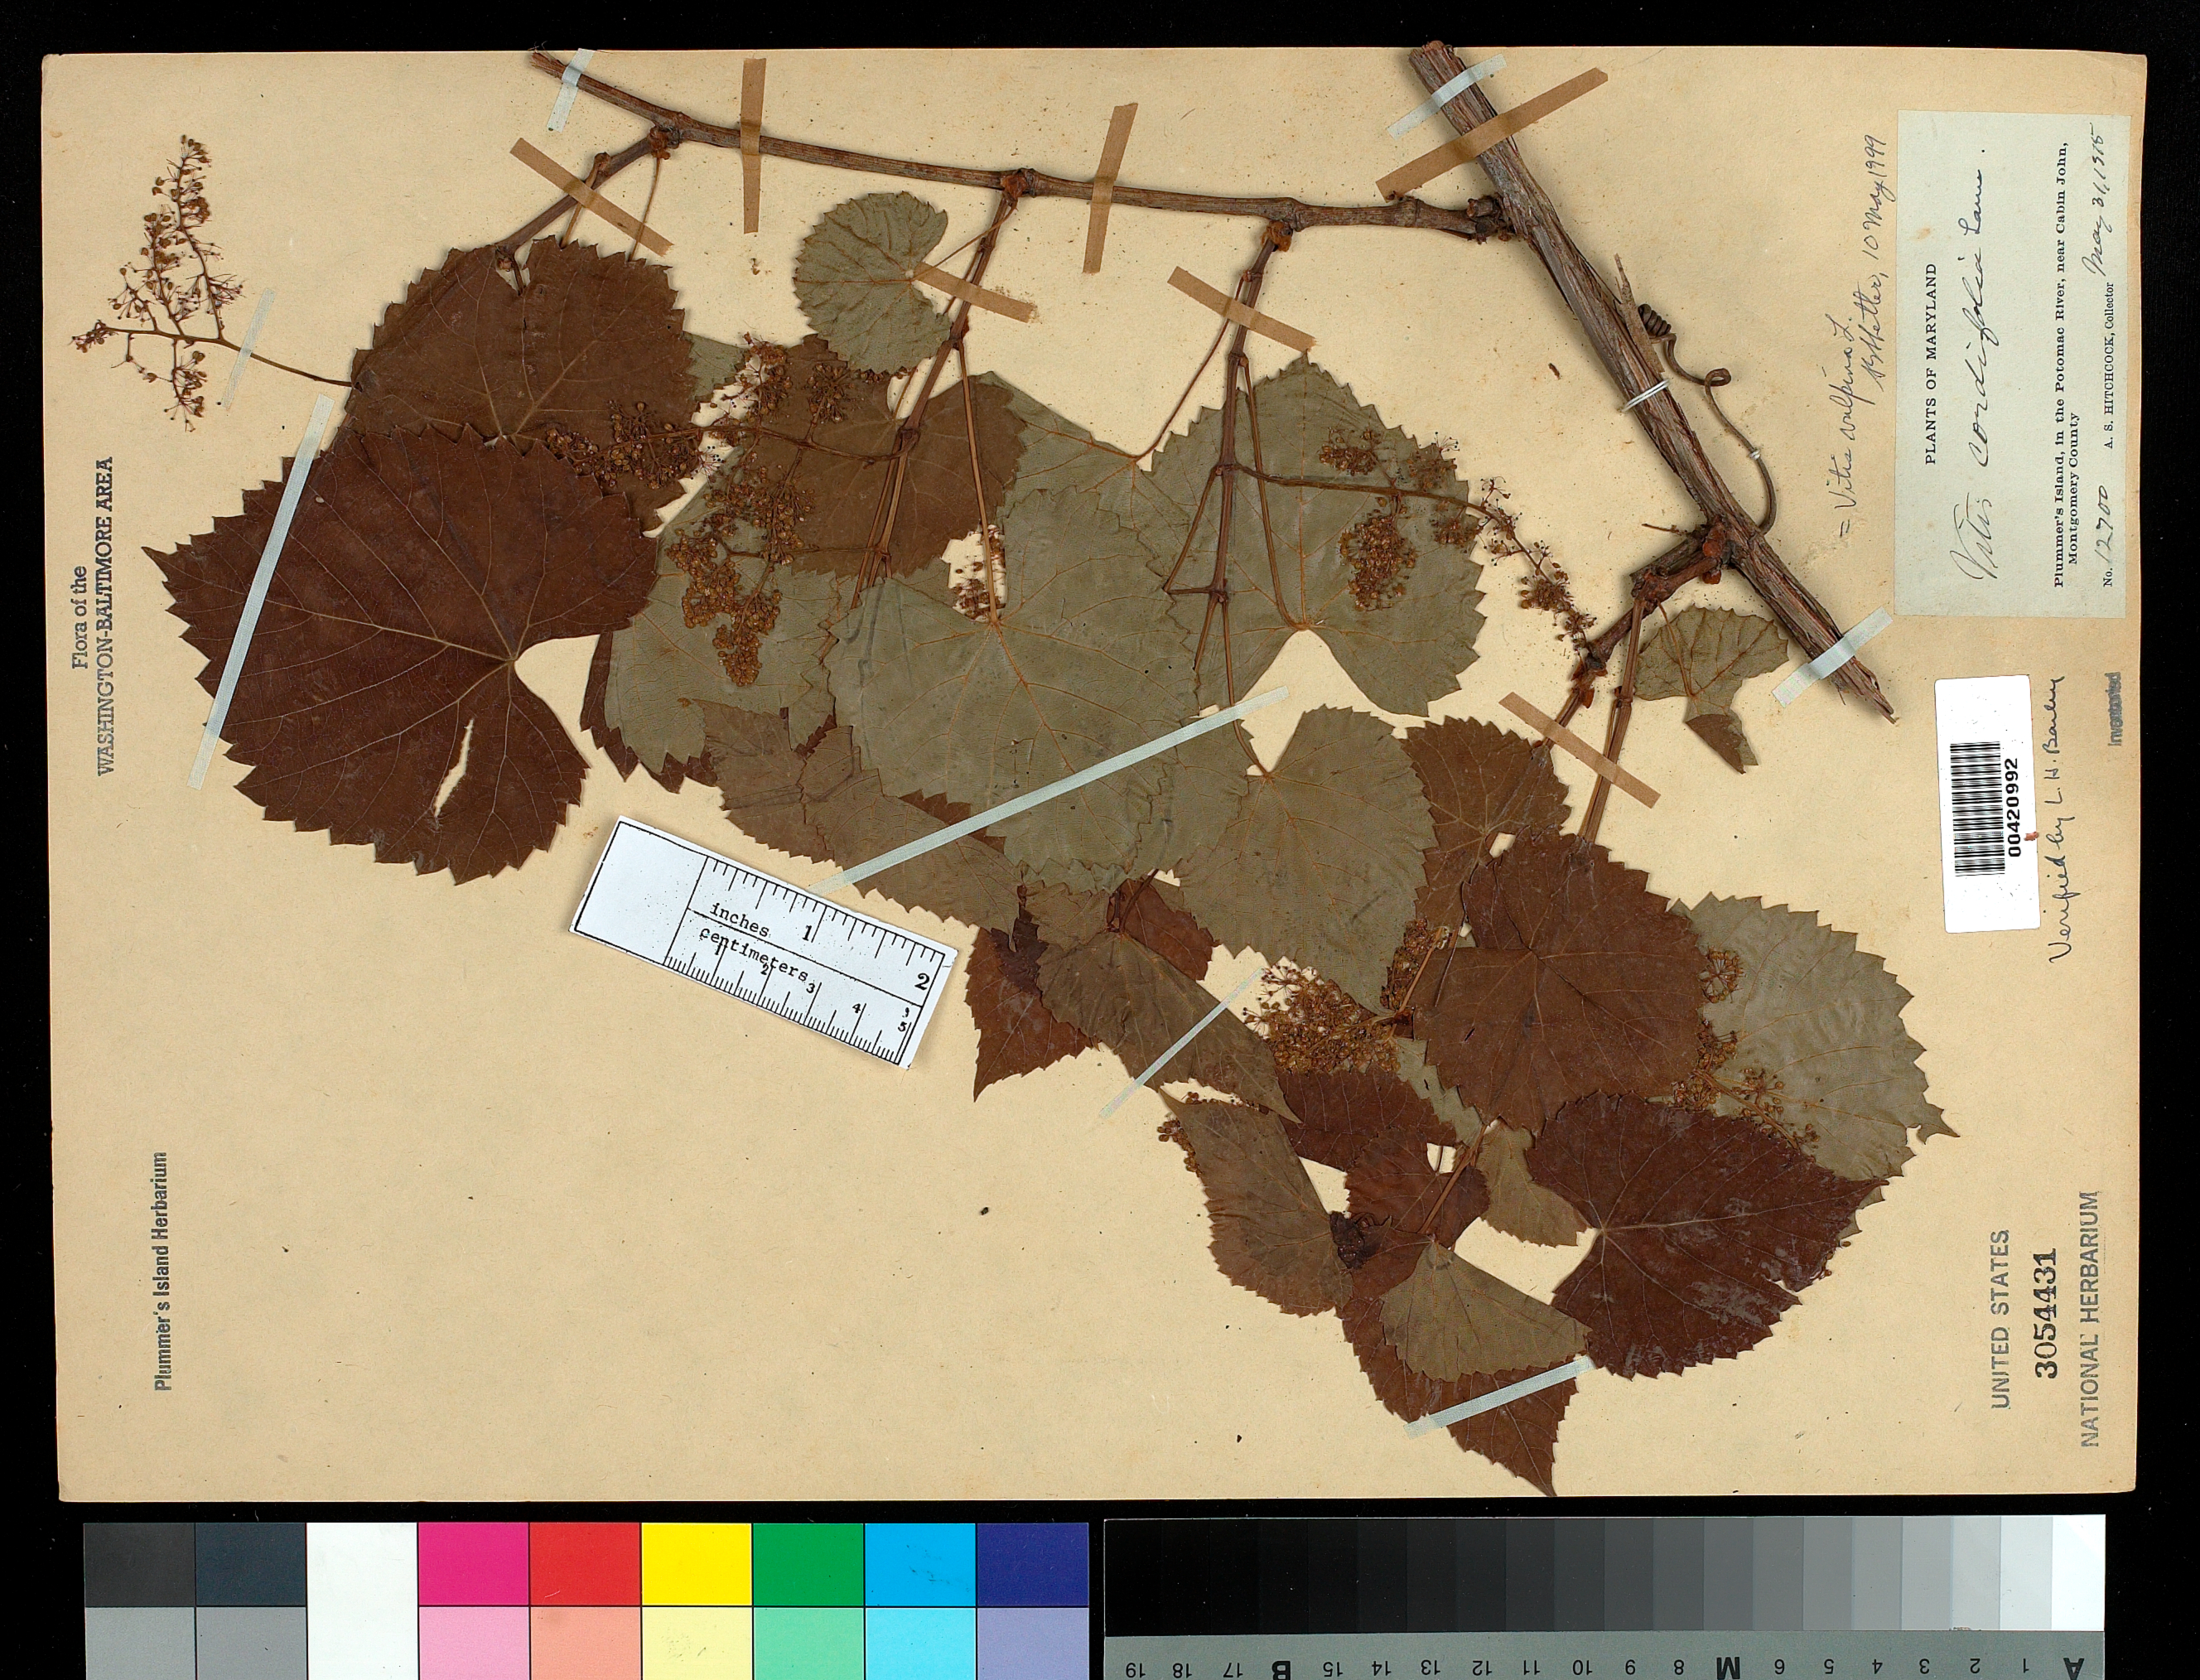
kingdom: Plantae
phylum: Tracheophyta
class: Magnoliopsida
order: Vitales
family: Vitaceae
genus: Vitis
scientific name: Vitis vulpina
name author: L.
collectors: A. S. Hitchcock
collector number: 12700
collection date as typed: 31 May 1915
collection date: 1915-05-31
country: United States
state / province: Maryland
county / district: Montgomery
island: Plummers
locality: Plummer's Island C. & O. Canal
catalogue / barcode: US 3054431